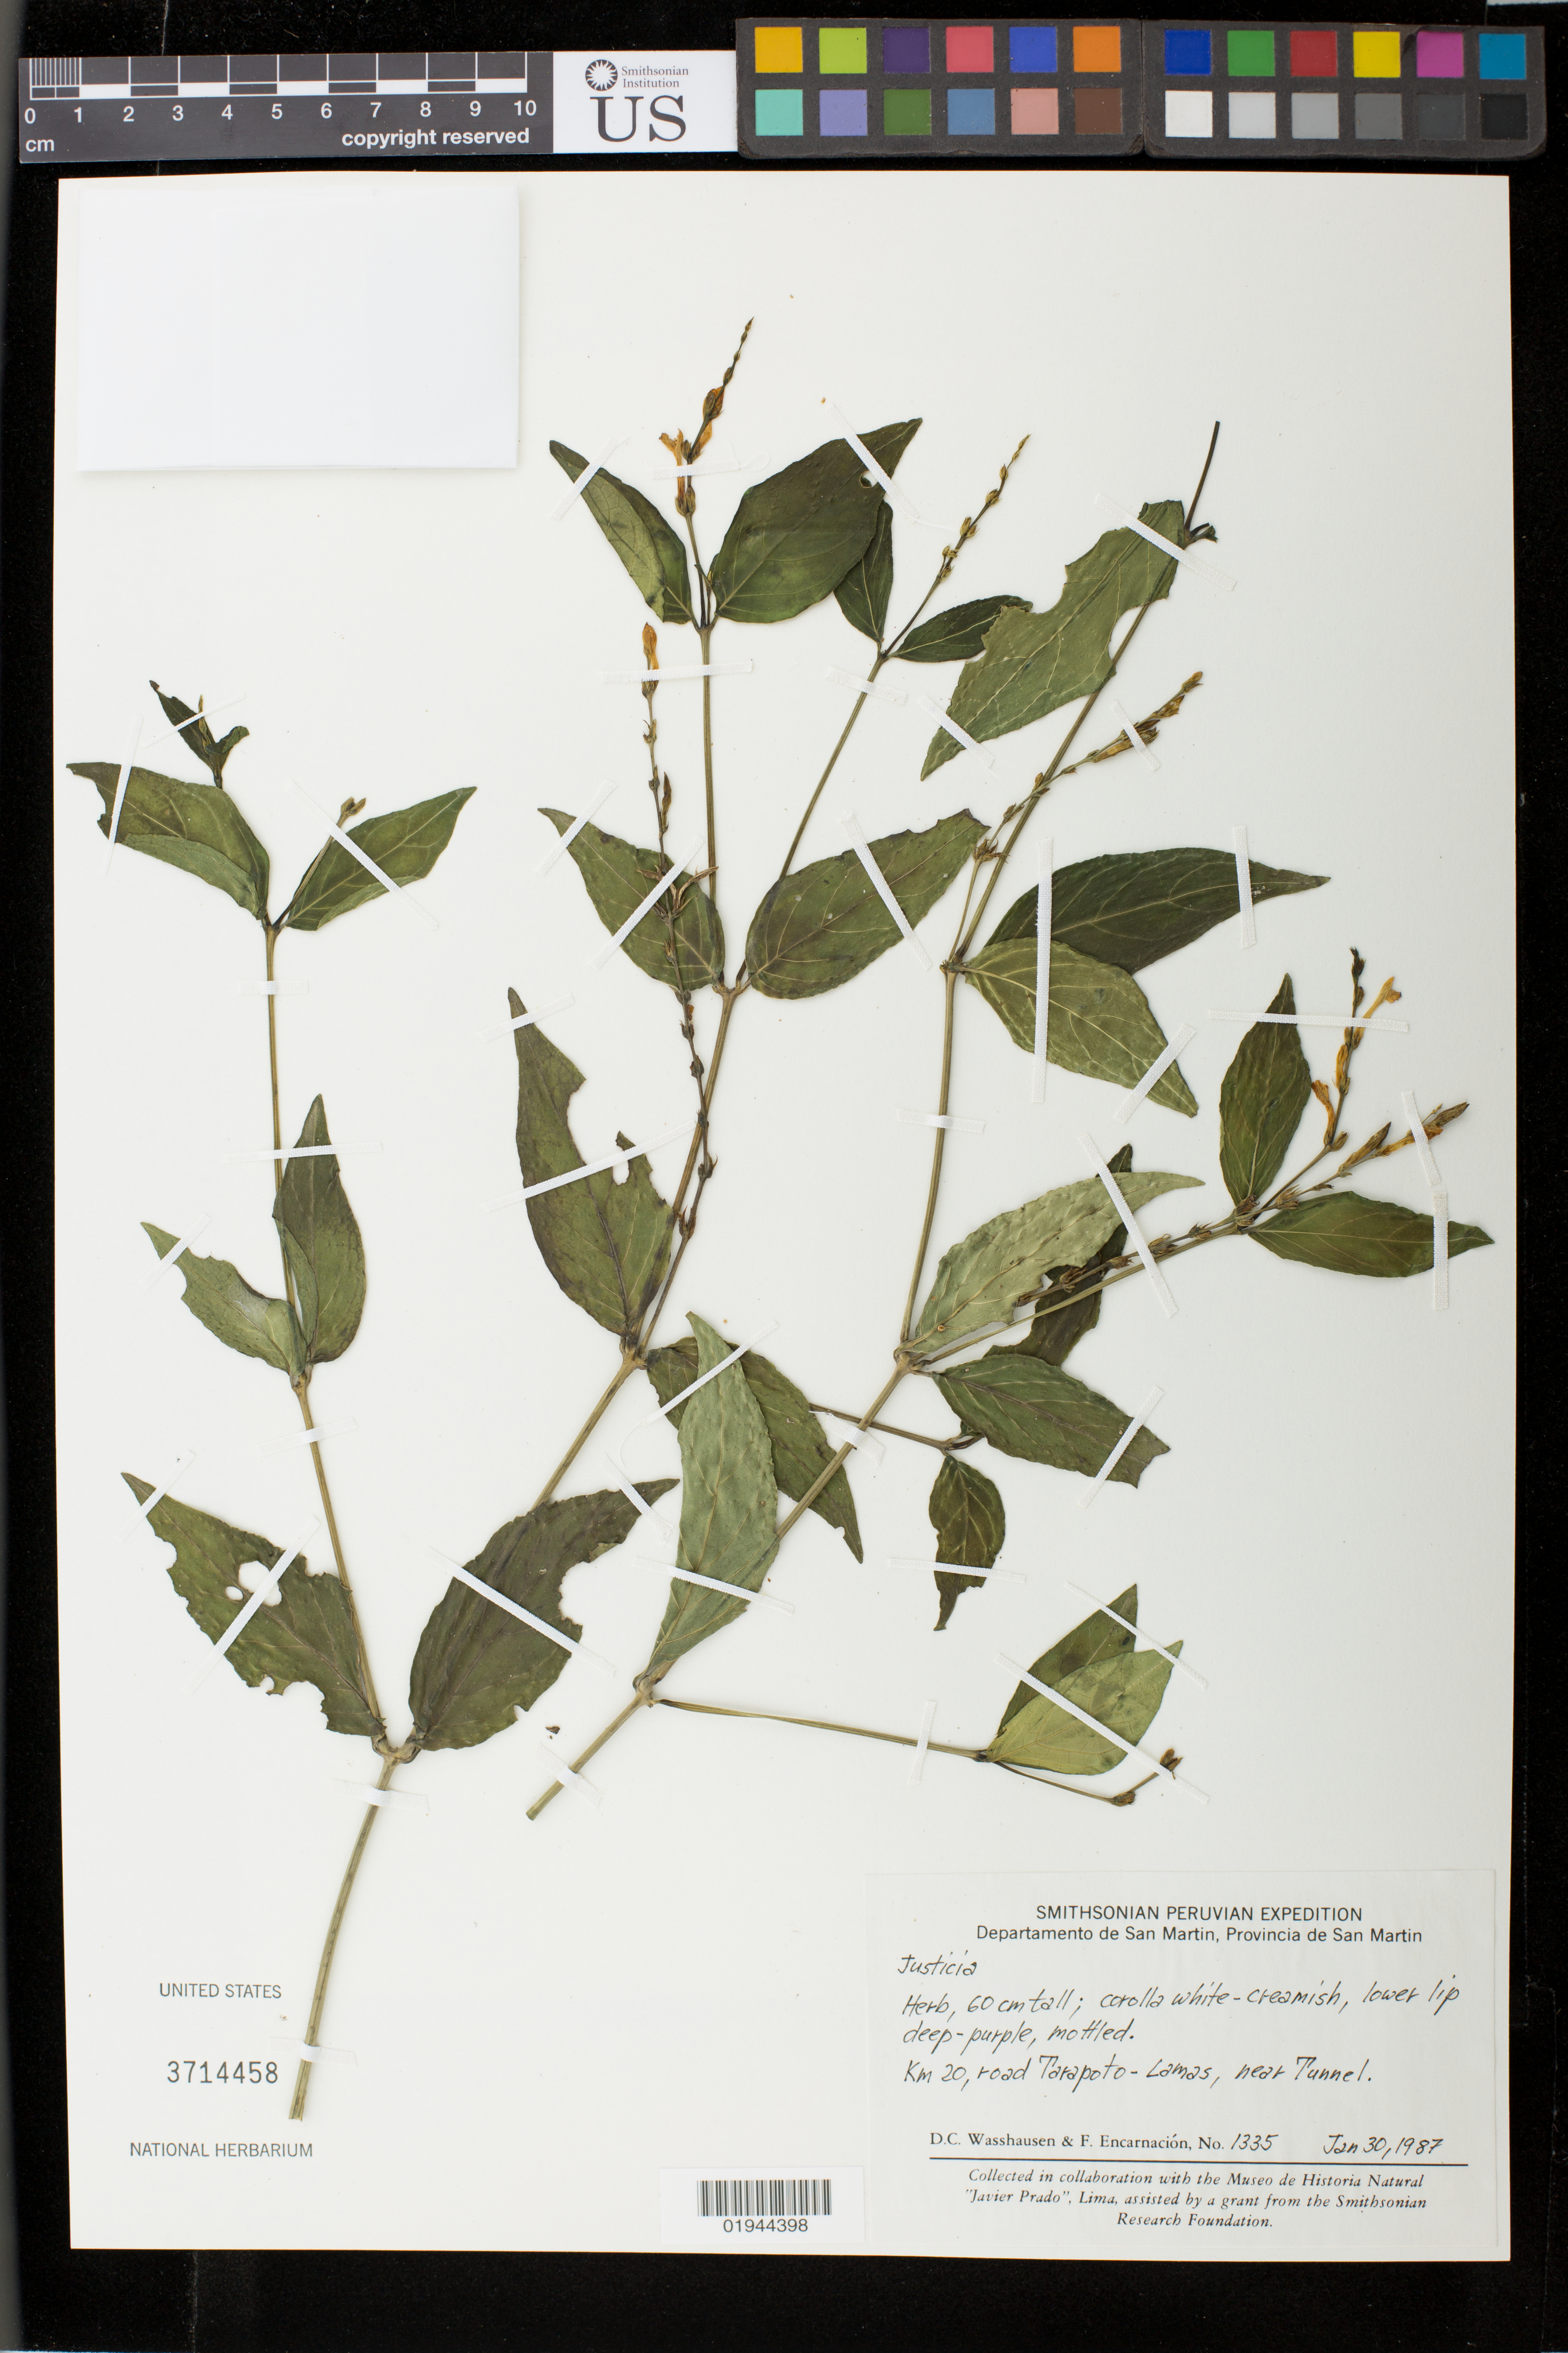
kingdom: Plantae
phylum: Tracheophyta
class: Magnoliopsida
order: Lamiales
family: Acanthaceae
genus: Justicia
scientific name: Justicia sp.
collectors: D. C. Wasshausen & F. Encarnación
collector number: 1335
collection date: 1987-01-30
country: Peru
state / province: San Martín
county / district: San Martín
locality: Km 20, road Tarapoto-Lamas, near Tunnel.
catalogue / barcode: US 3714458